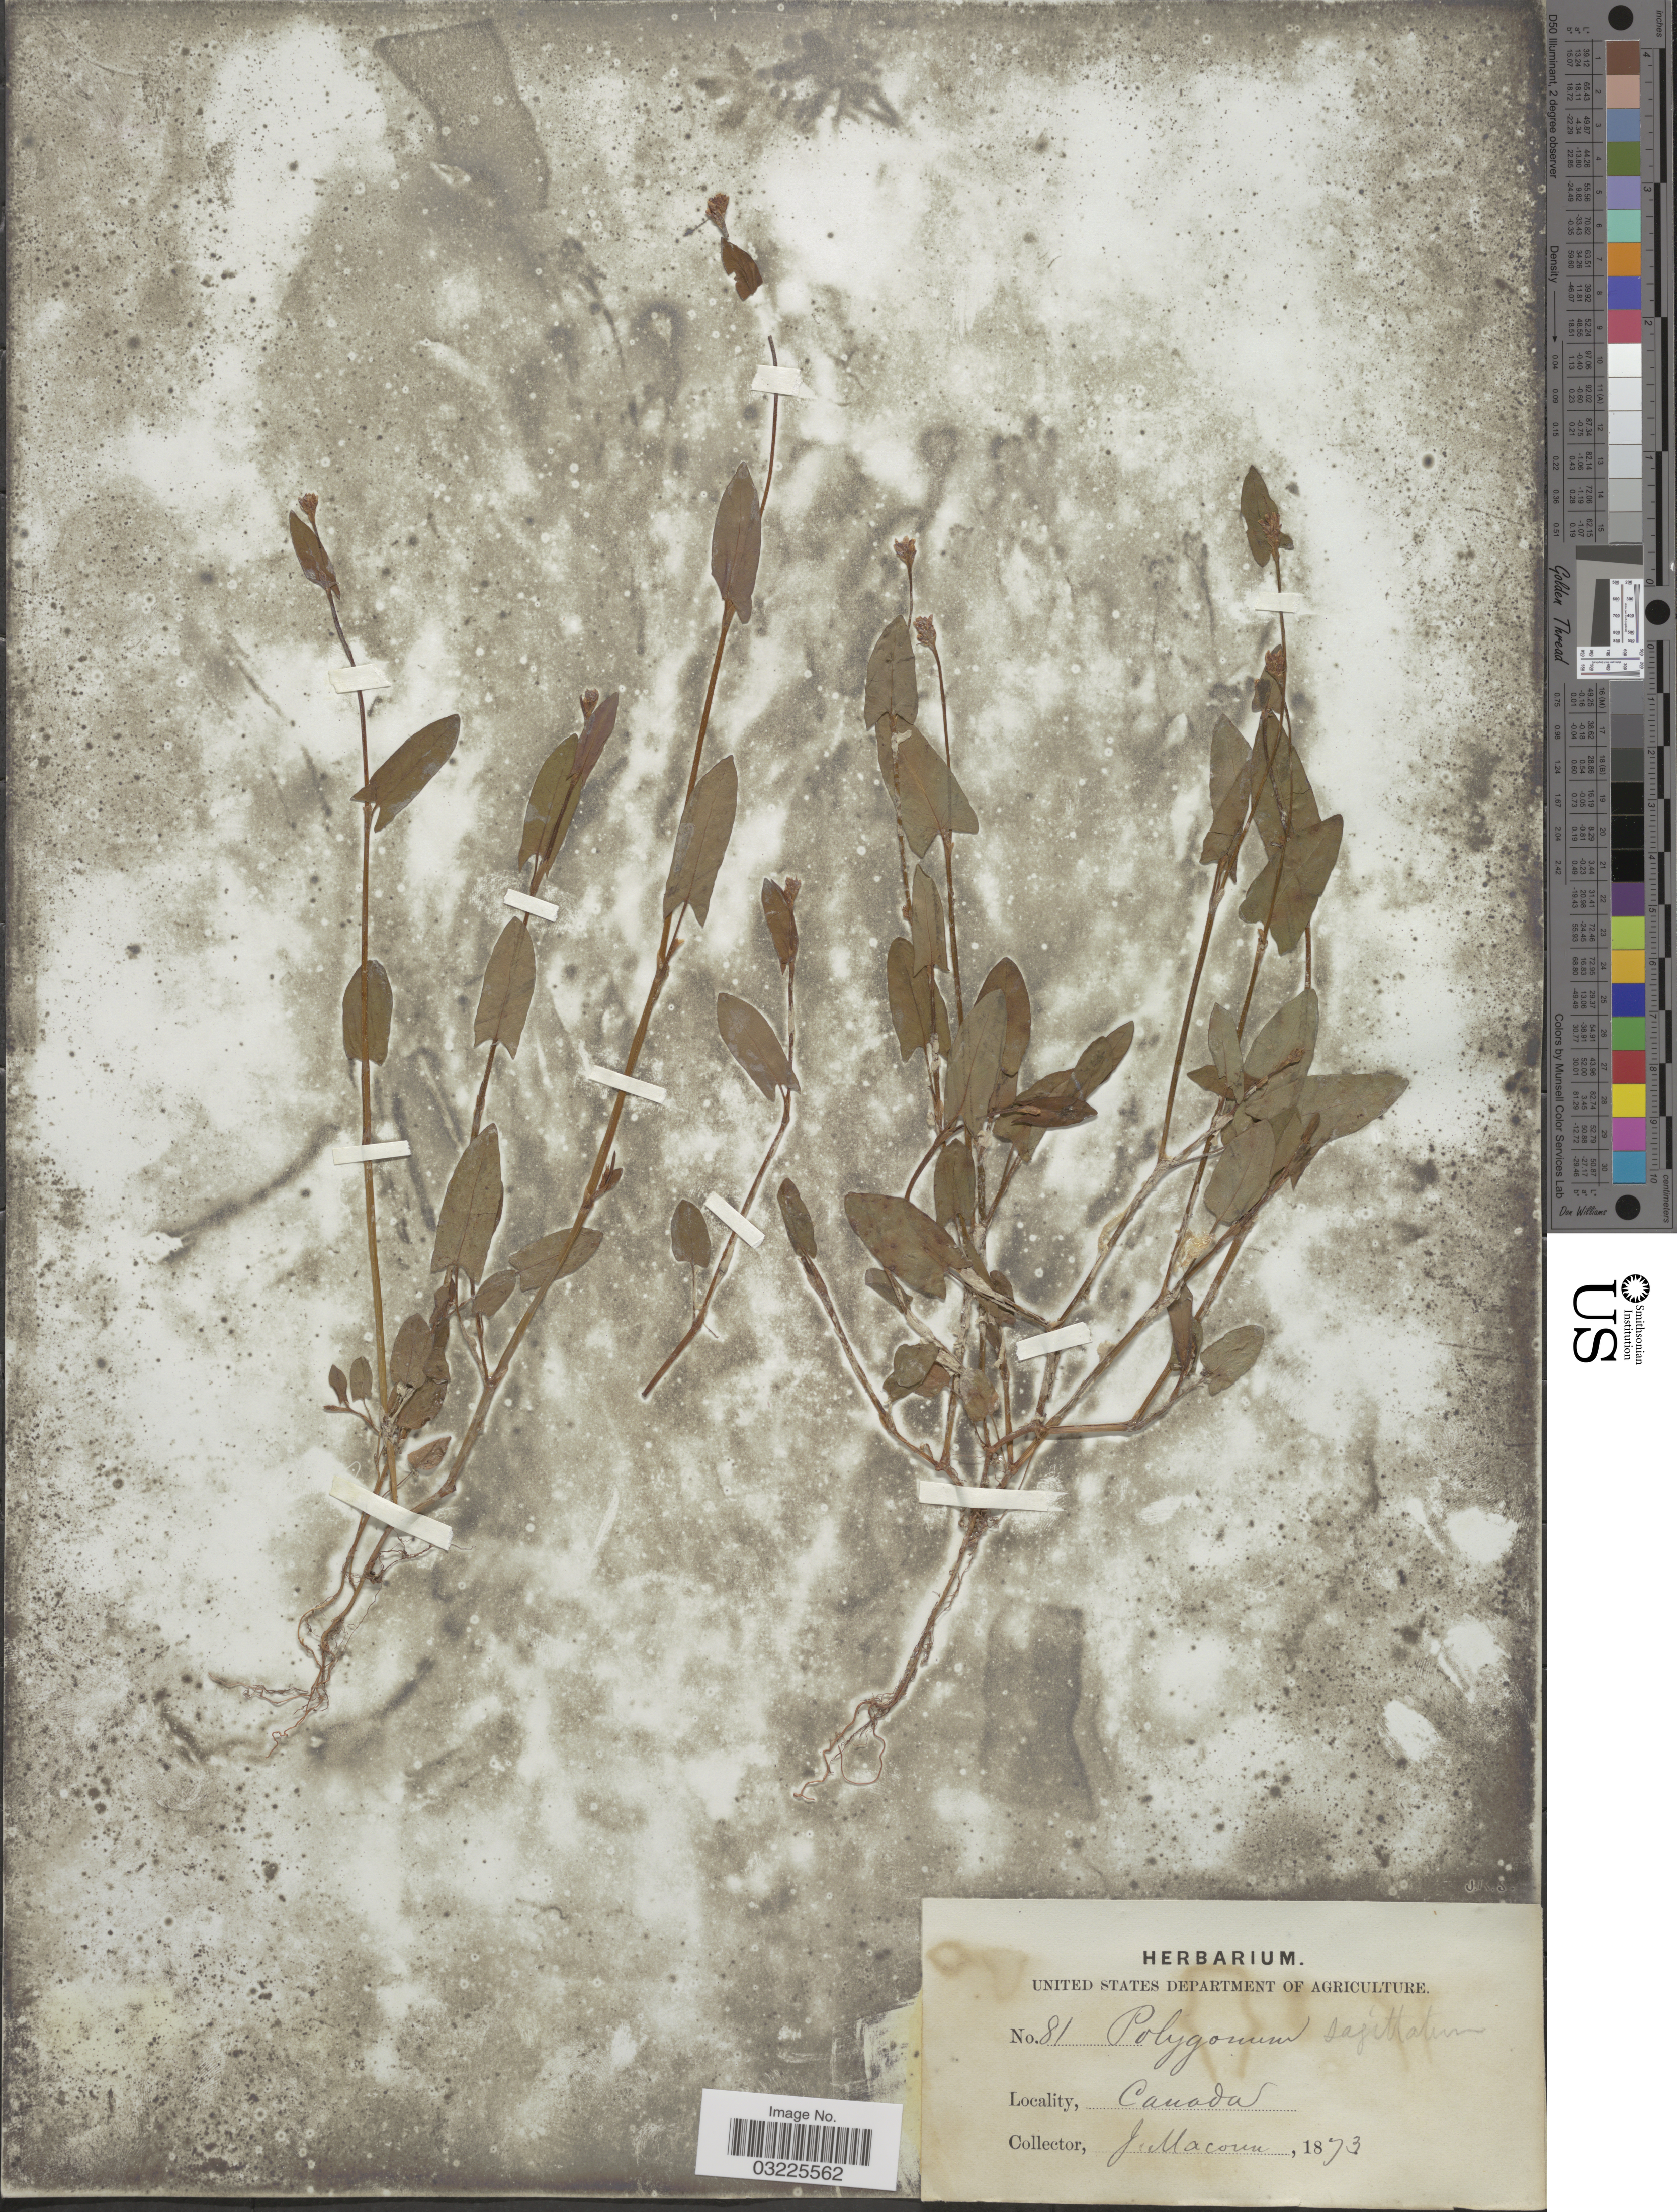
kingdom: Plantae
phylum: Tracheophyta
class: Magnoliopsida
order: Caryophyllales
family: Polygonaceae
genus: Persicaria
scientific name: Persicaria sagittata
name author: (L.) H. Gross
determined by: Atha, D. E.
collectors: J. Macoun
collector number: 81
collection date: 1873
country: Canada